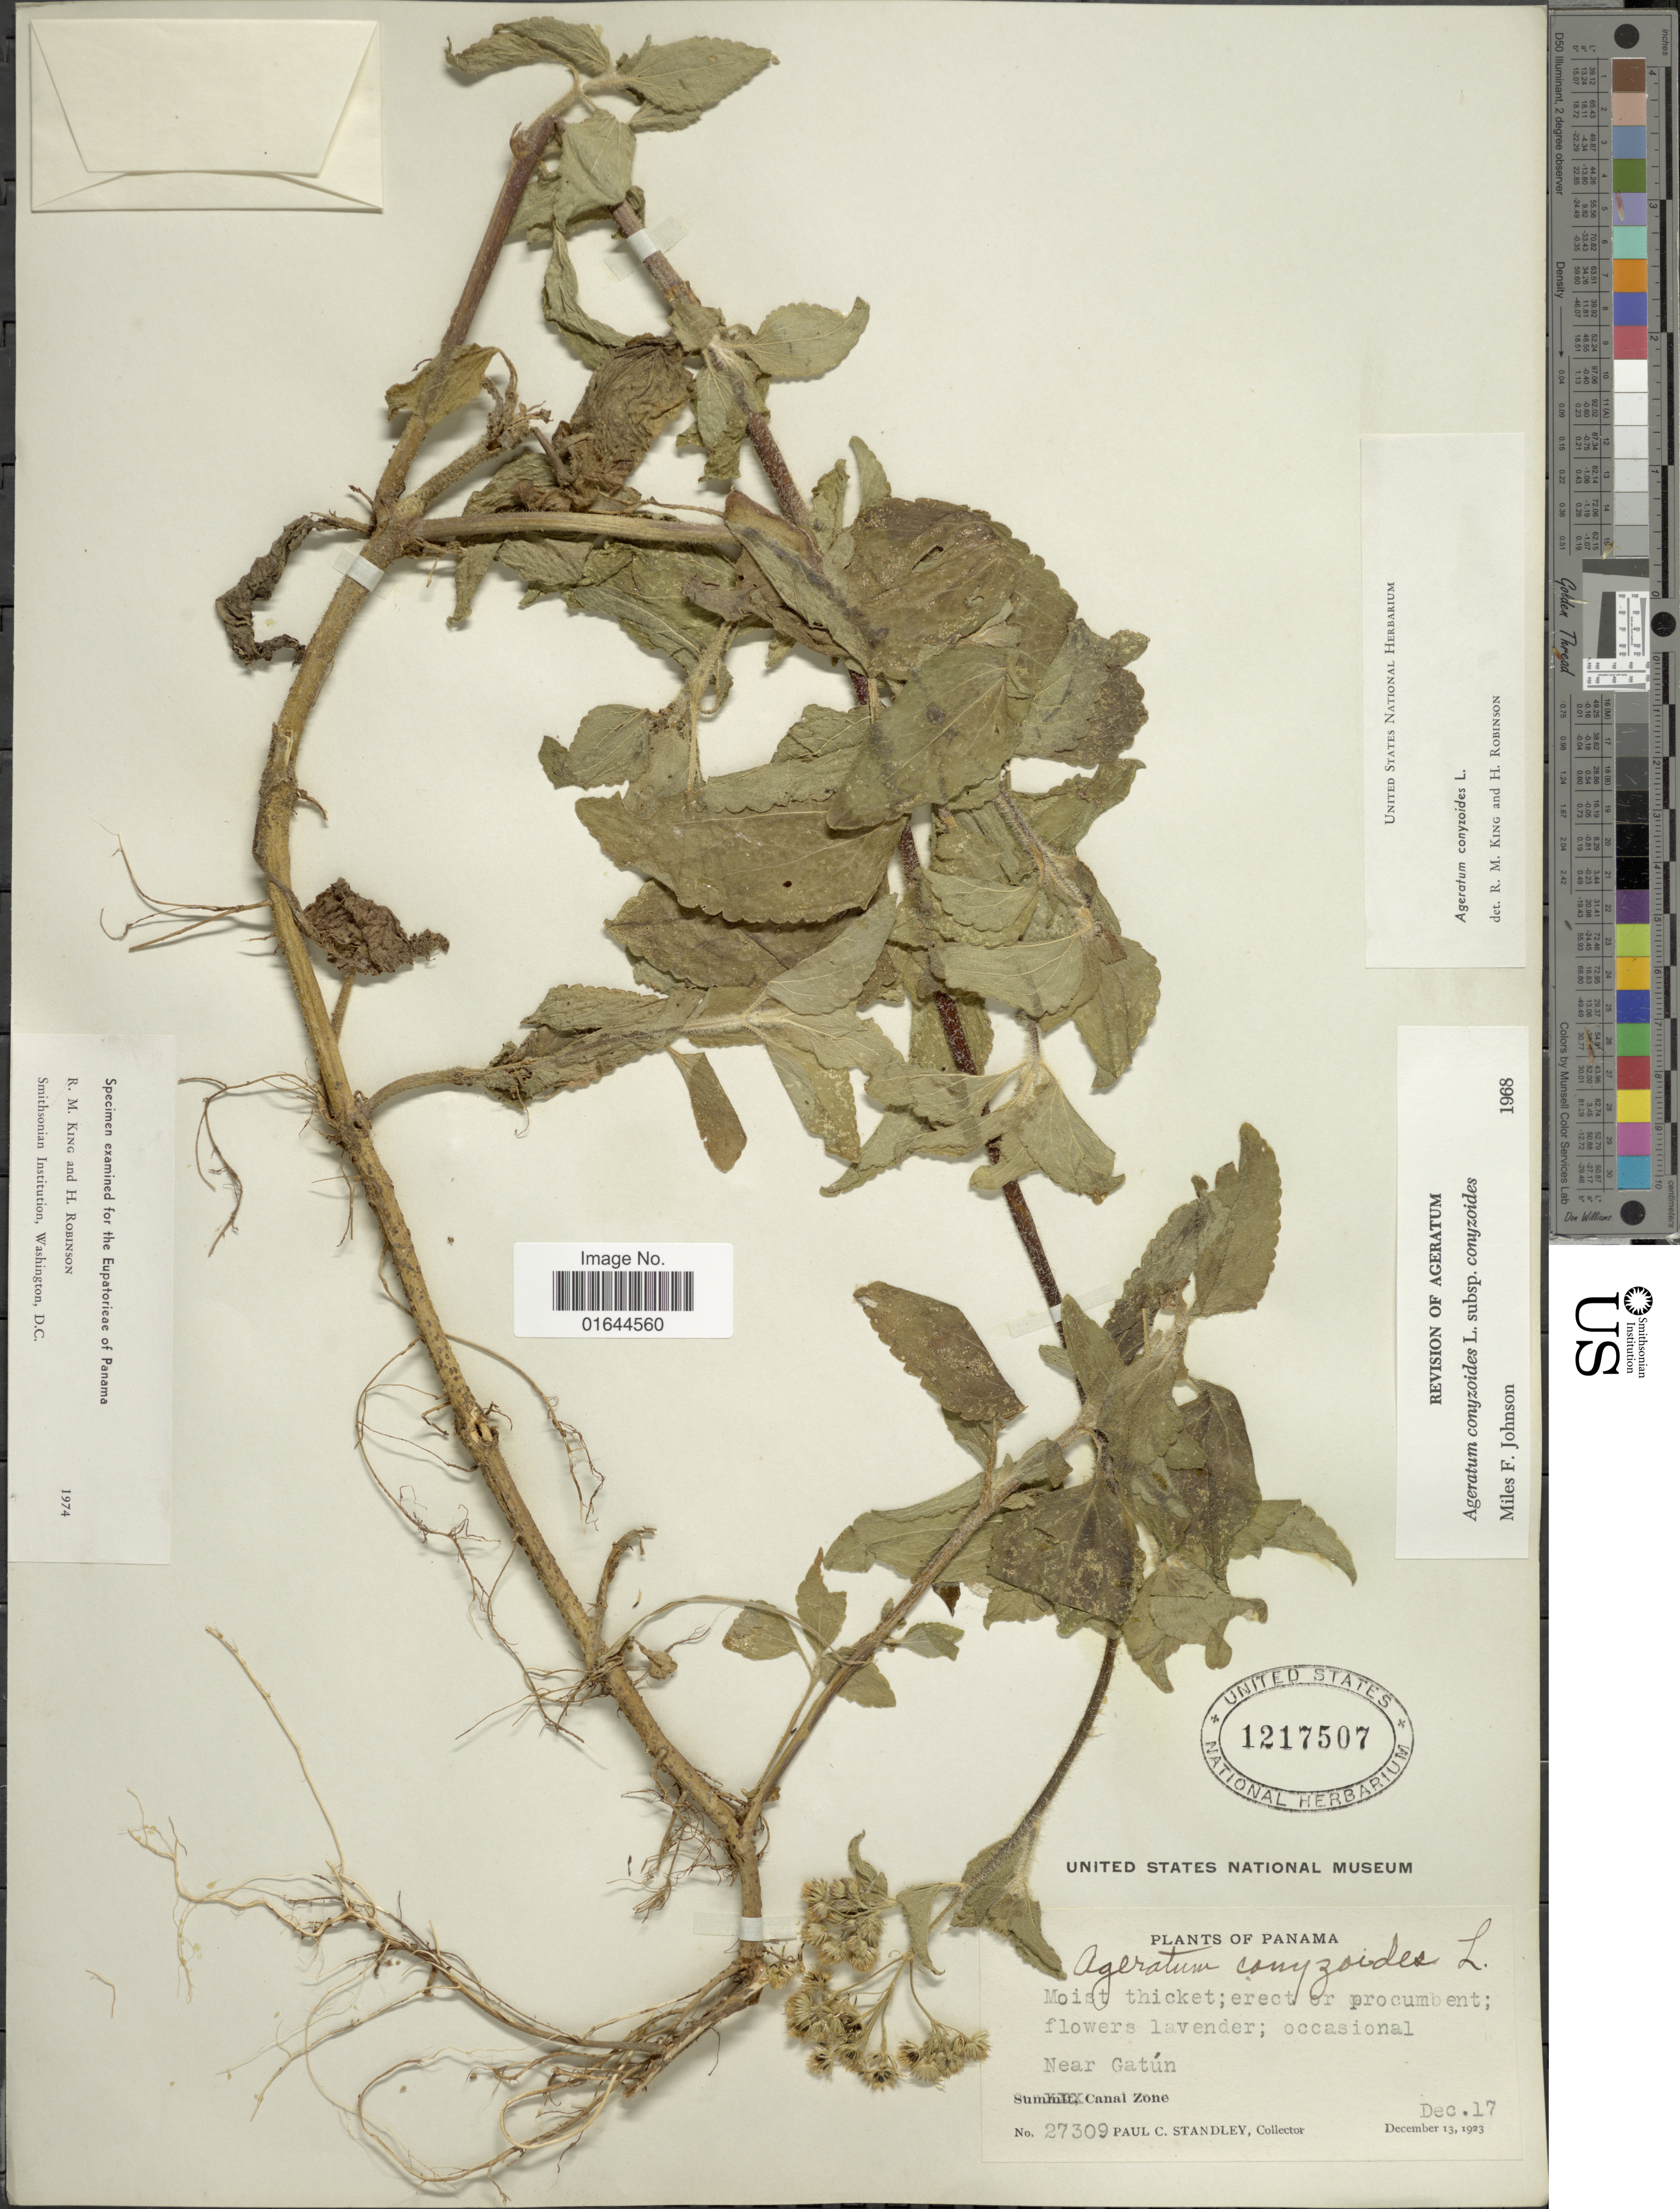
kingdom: Plantae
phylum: Tracheophyta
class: Magnoliopsida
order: Asterales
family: Asteraceae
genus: Ageratum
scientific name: Ageratum conyzoides subsp. conyzoides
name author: L.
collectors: P. C. Standley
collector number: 27309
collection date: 1923-12-17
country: Panama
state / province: Colón / Panamá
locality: Panama, Near Gatun, Canal Zone.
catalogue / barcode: US 1217507